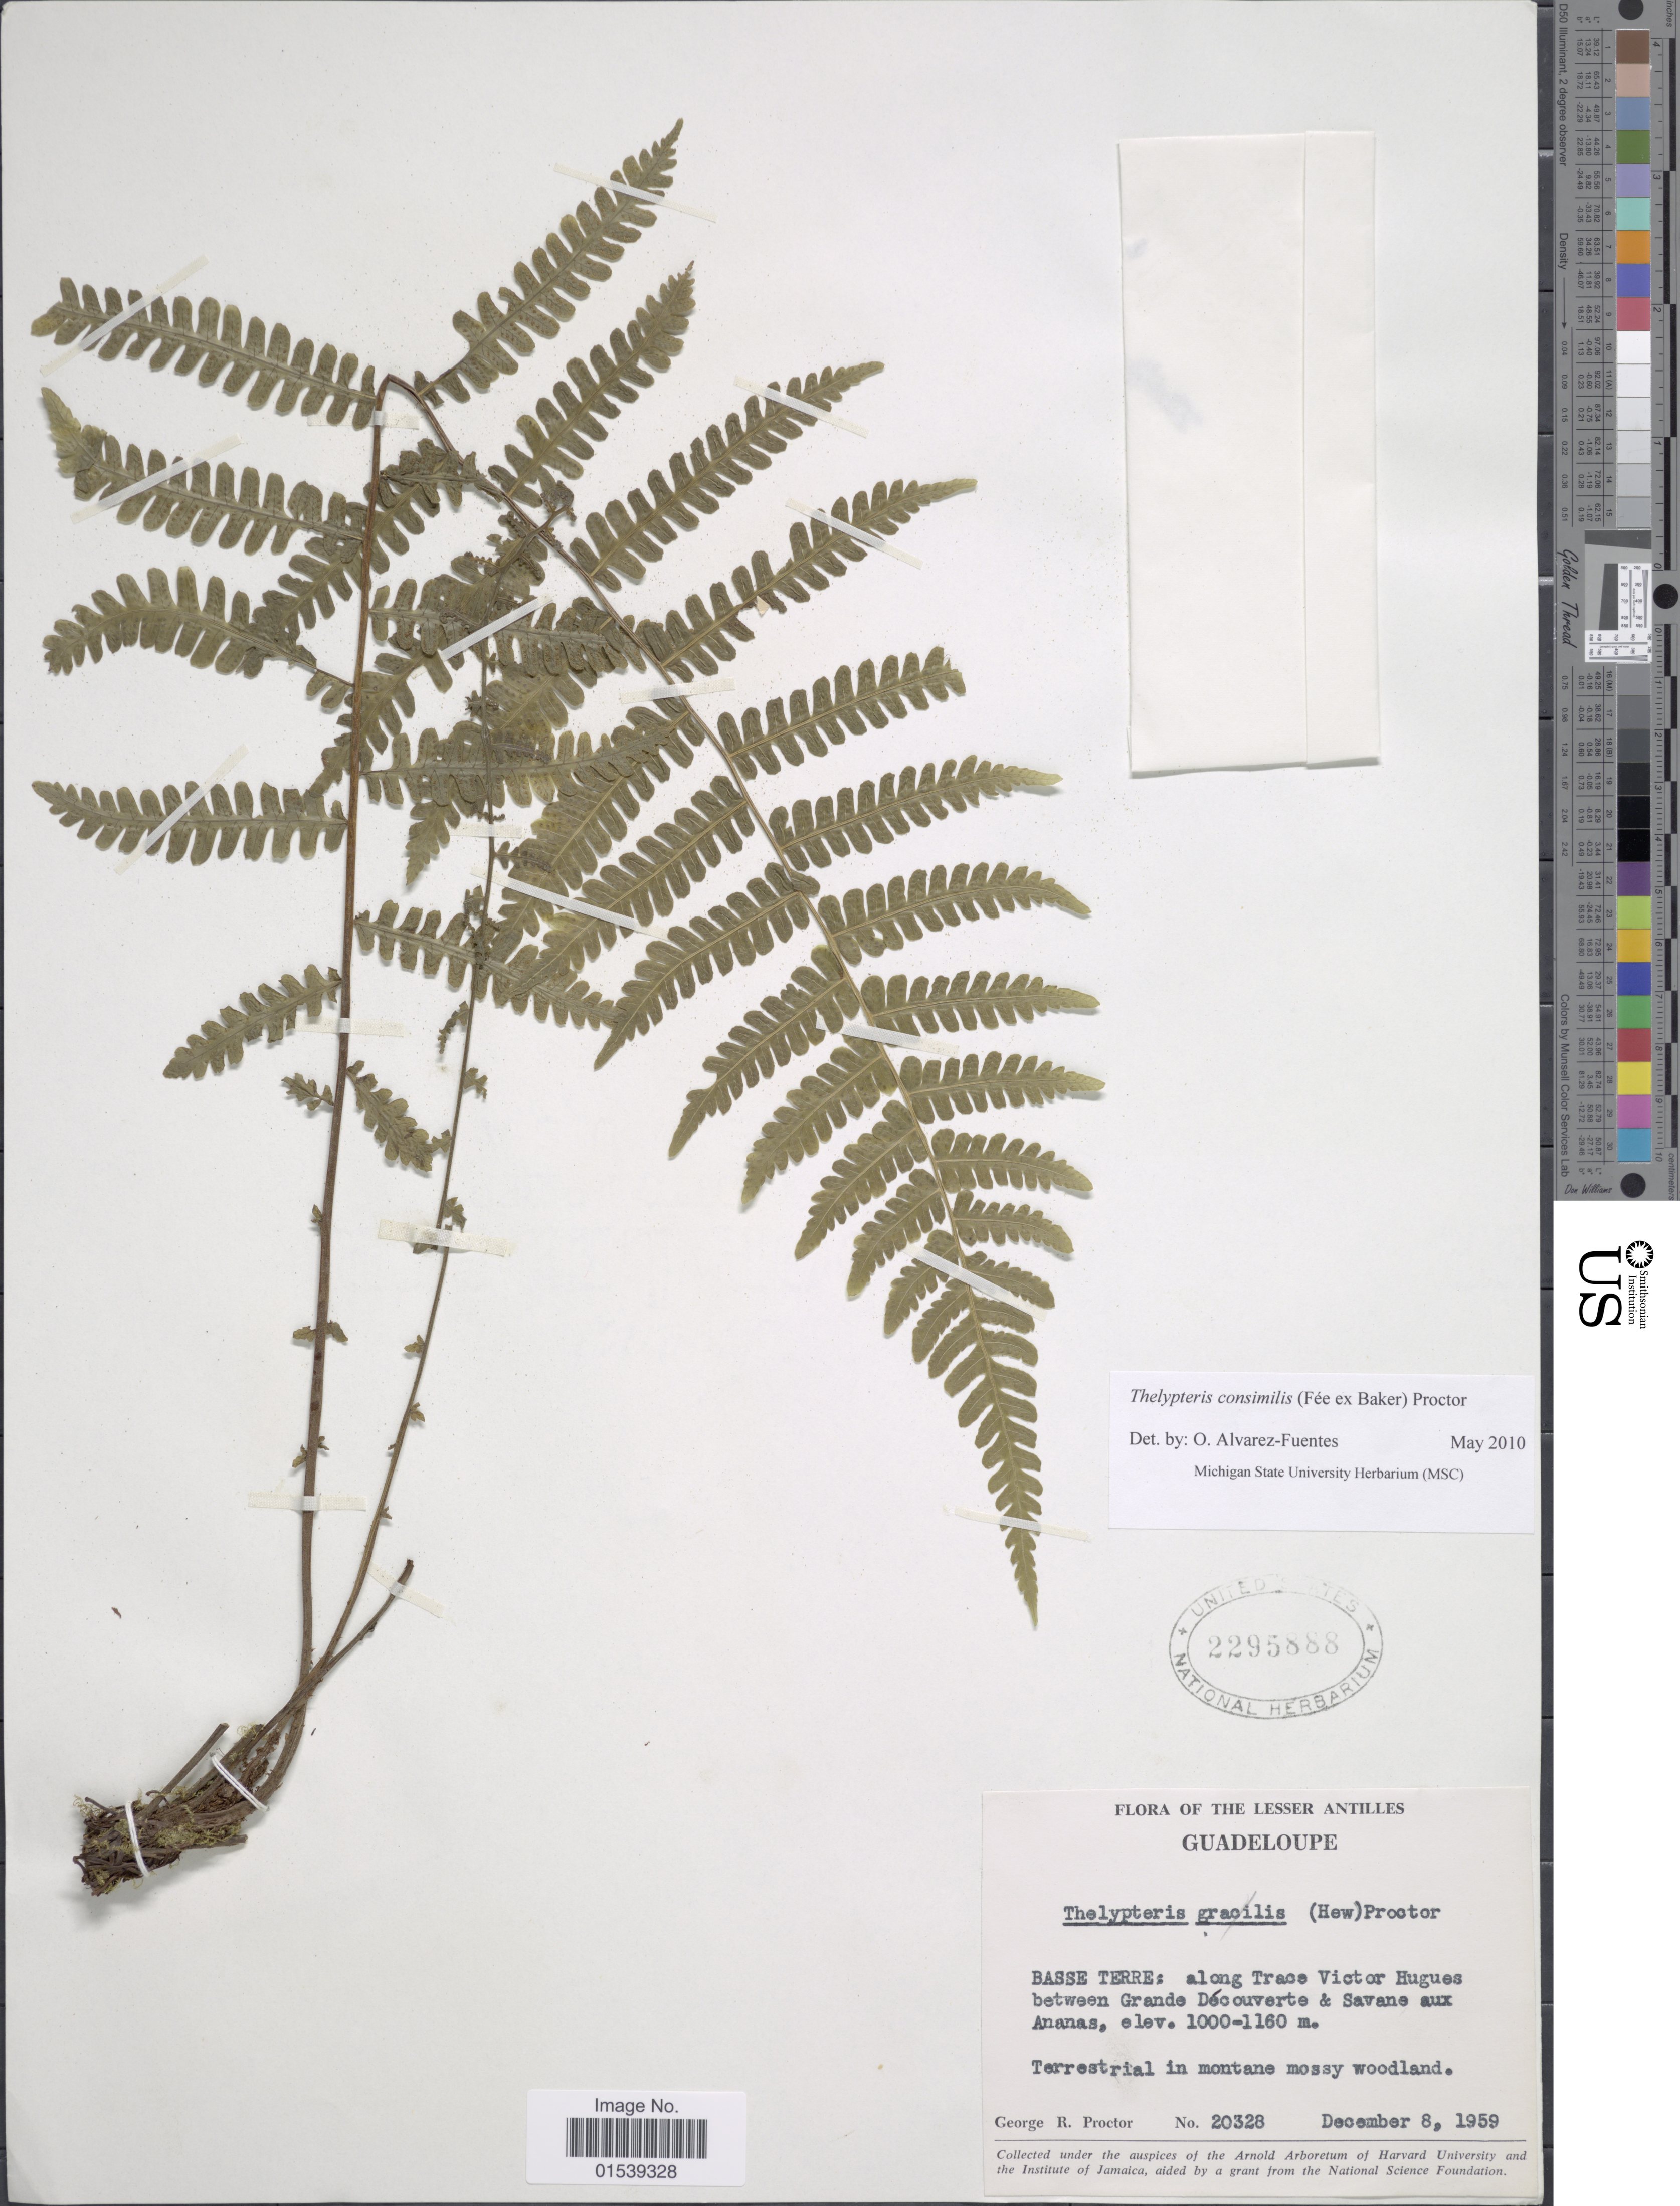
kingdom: Plantae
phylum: Tracheophyta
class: Polypodiopsida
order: Polypodiales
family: Thelypteridaceae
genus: Amauropelta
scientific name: Amauropelta gracilis ined. 2015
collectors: G. R. Proctor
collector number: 20328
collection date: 1959-12-08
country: Guadeloupe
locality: Lesser Antilles, Basse Terre: along Trace Victor Hugues between Grande Decouverte & Savane aux Ananas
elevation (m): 1000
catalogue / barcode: US 2295888